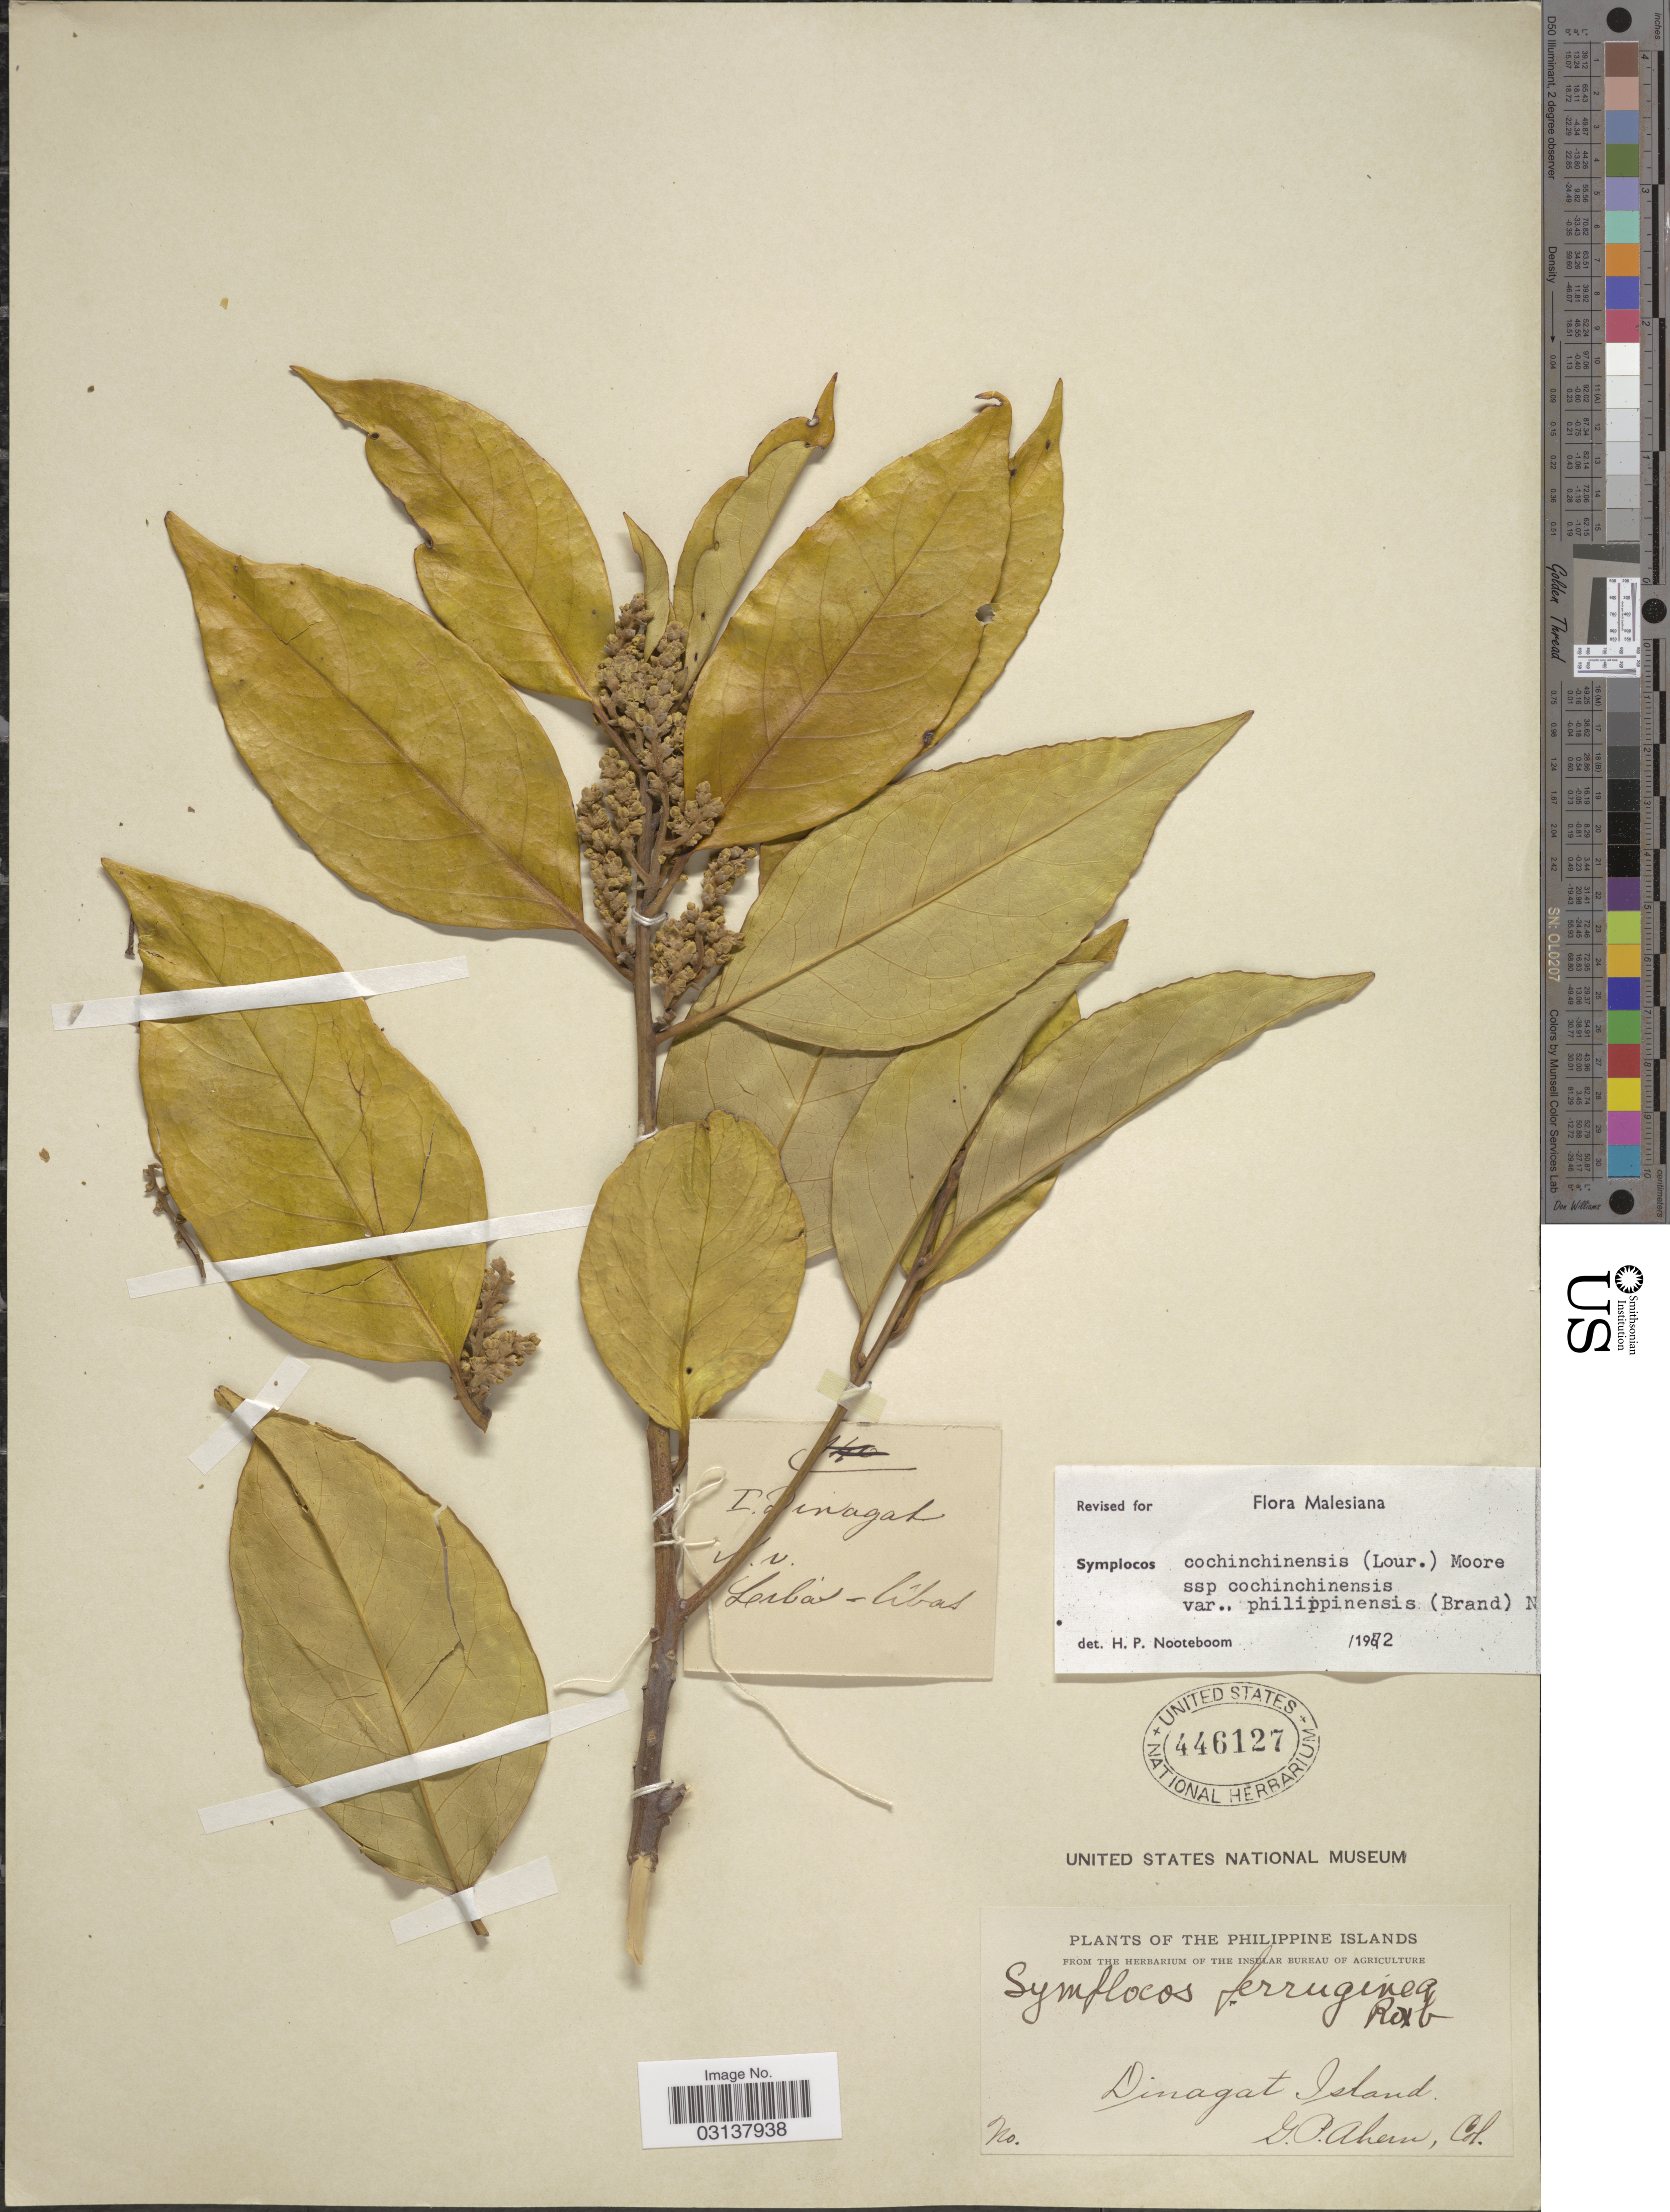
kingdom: Plantae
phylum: Tracheophyta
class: Magnoliopsida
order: Ericales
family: Symplocaceae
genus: Symplocos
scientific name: Symplocos cochinchinensis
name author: (Lour.) S. Moore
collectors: G. Ahern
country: Philippines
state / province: Caraga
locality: The Philippine Islands. Dinagat Island.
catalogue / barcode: US 446127